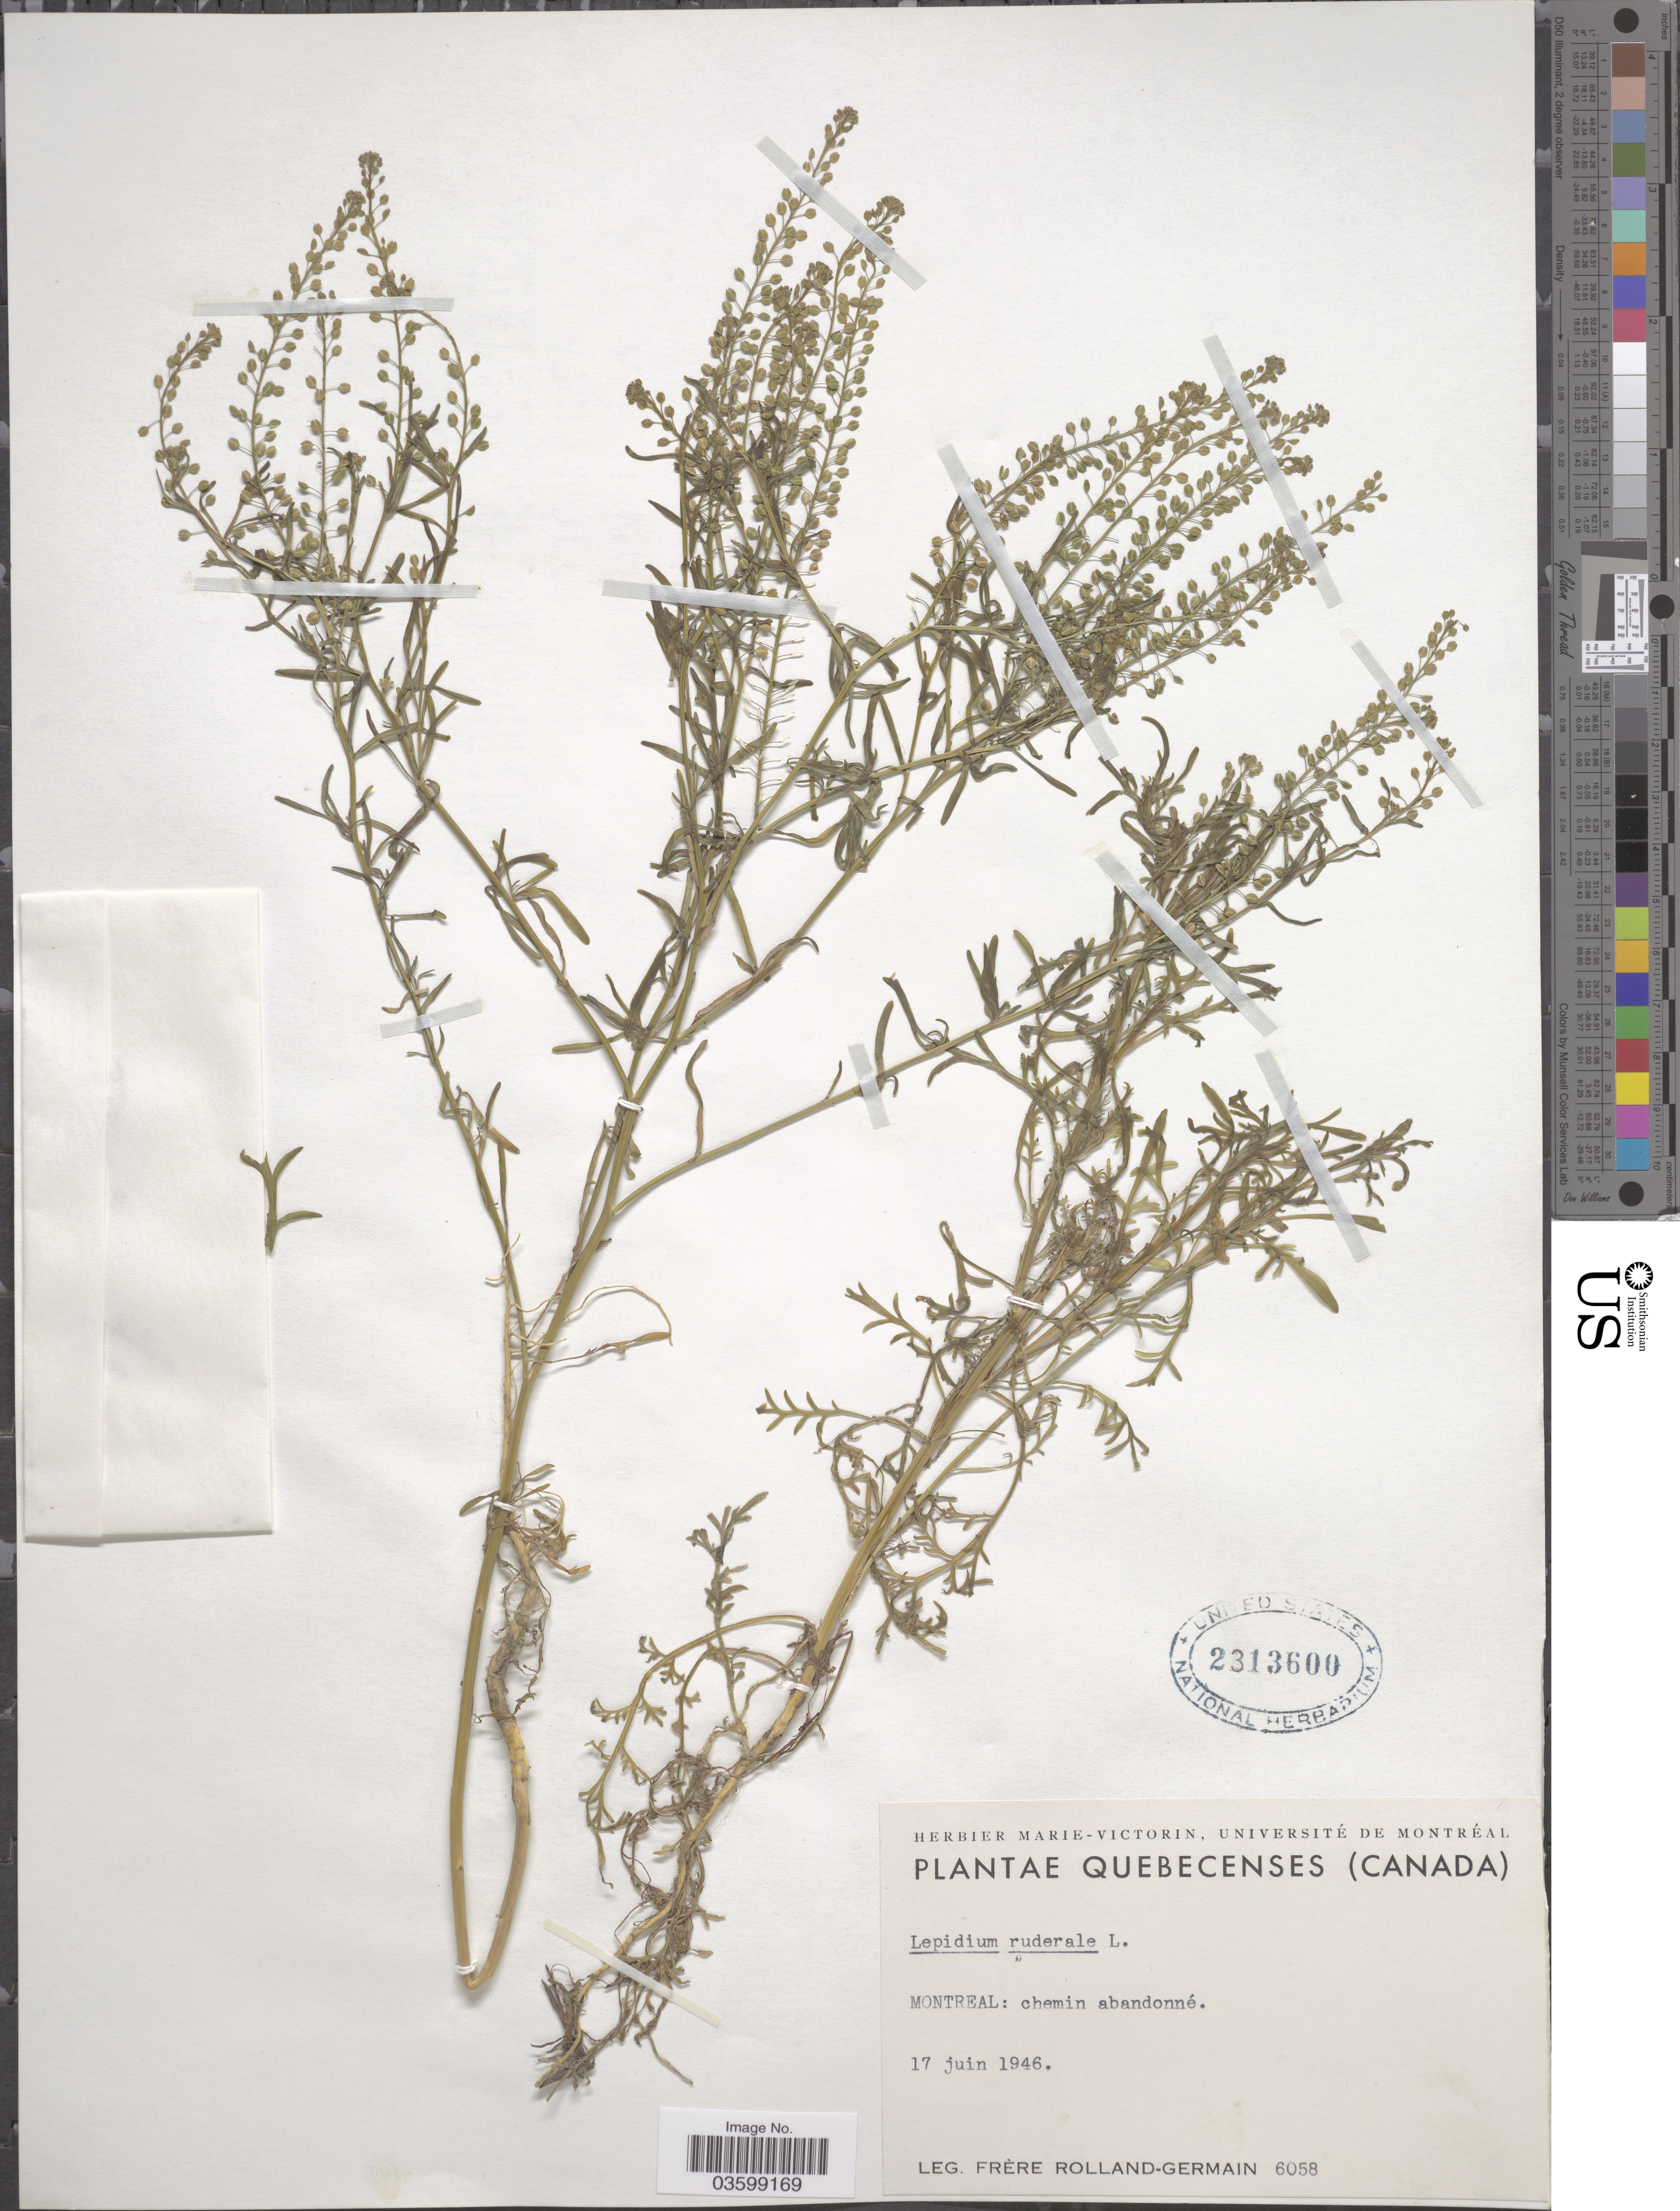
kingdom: Plantae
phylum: Tracheophyta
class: Magnoliopsida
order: Brassicales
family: Brassicaceae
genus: Lepidium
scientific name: Lepidium ruderale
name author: Burm. f.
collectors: Rolland-Germain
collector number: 6058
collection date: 1946-06-17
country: Canada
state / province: Quebec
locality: Montreal: chemin abandonné.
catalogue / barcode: US 2313600